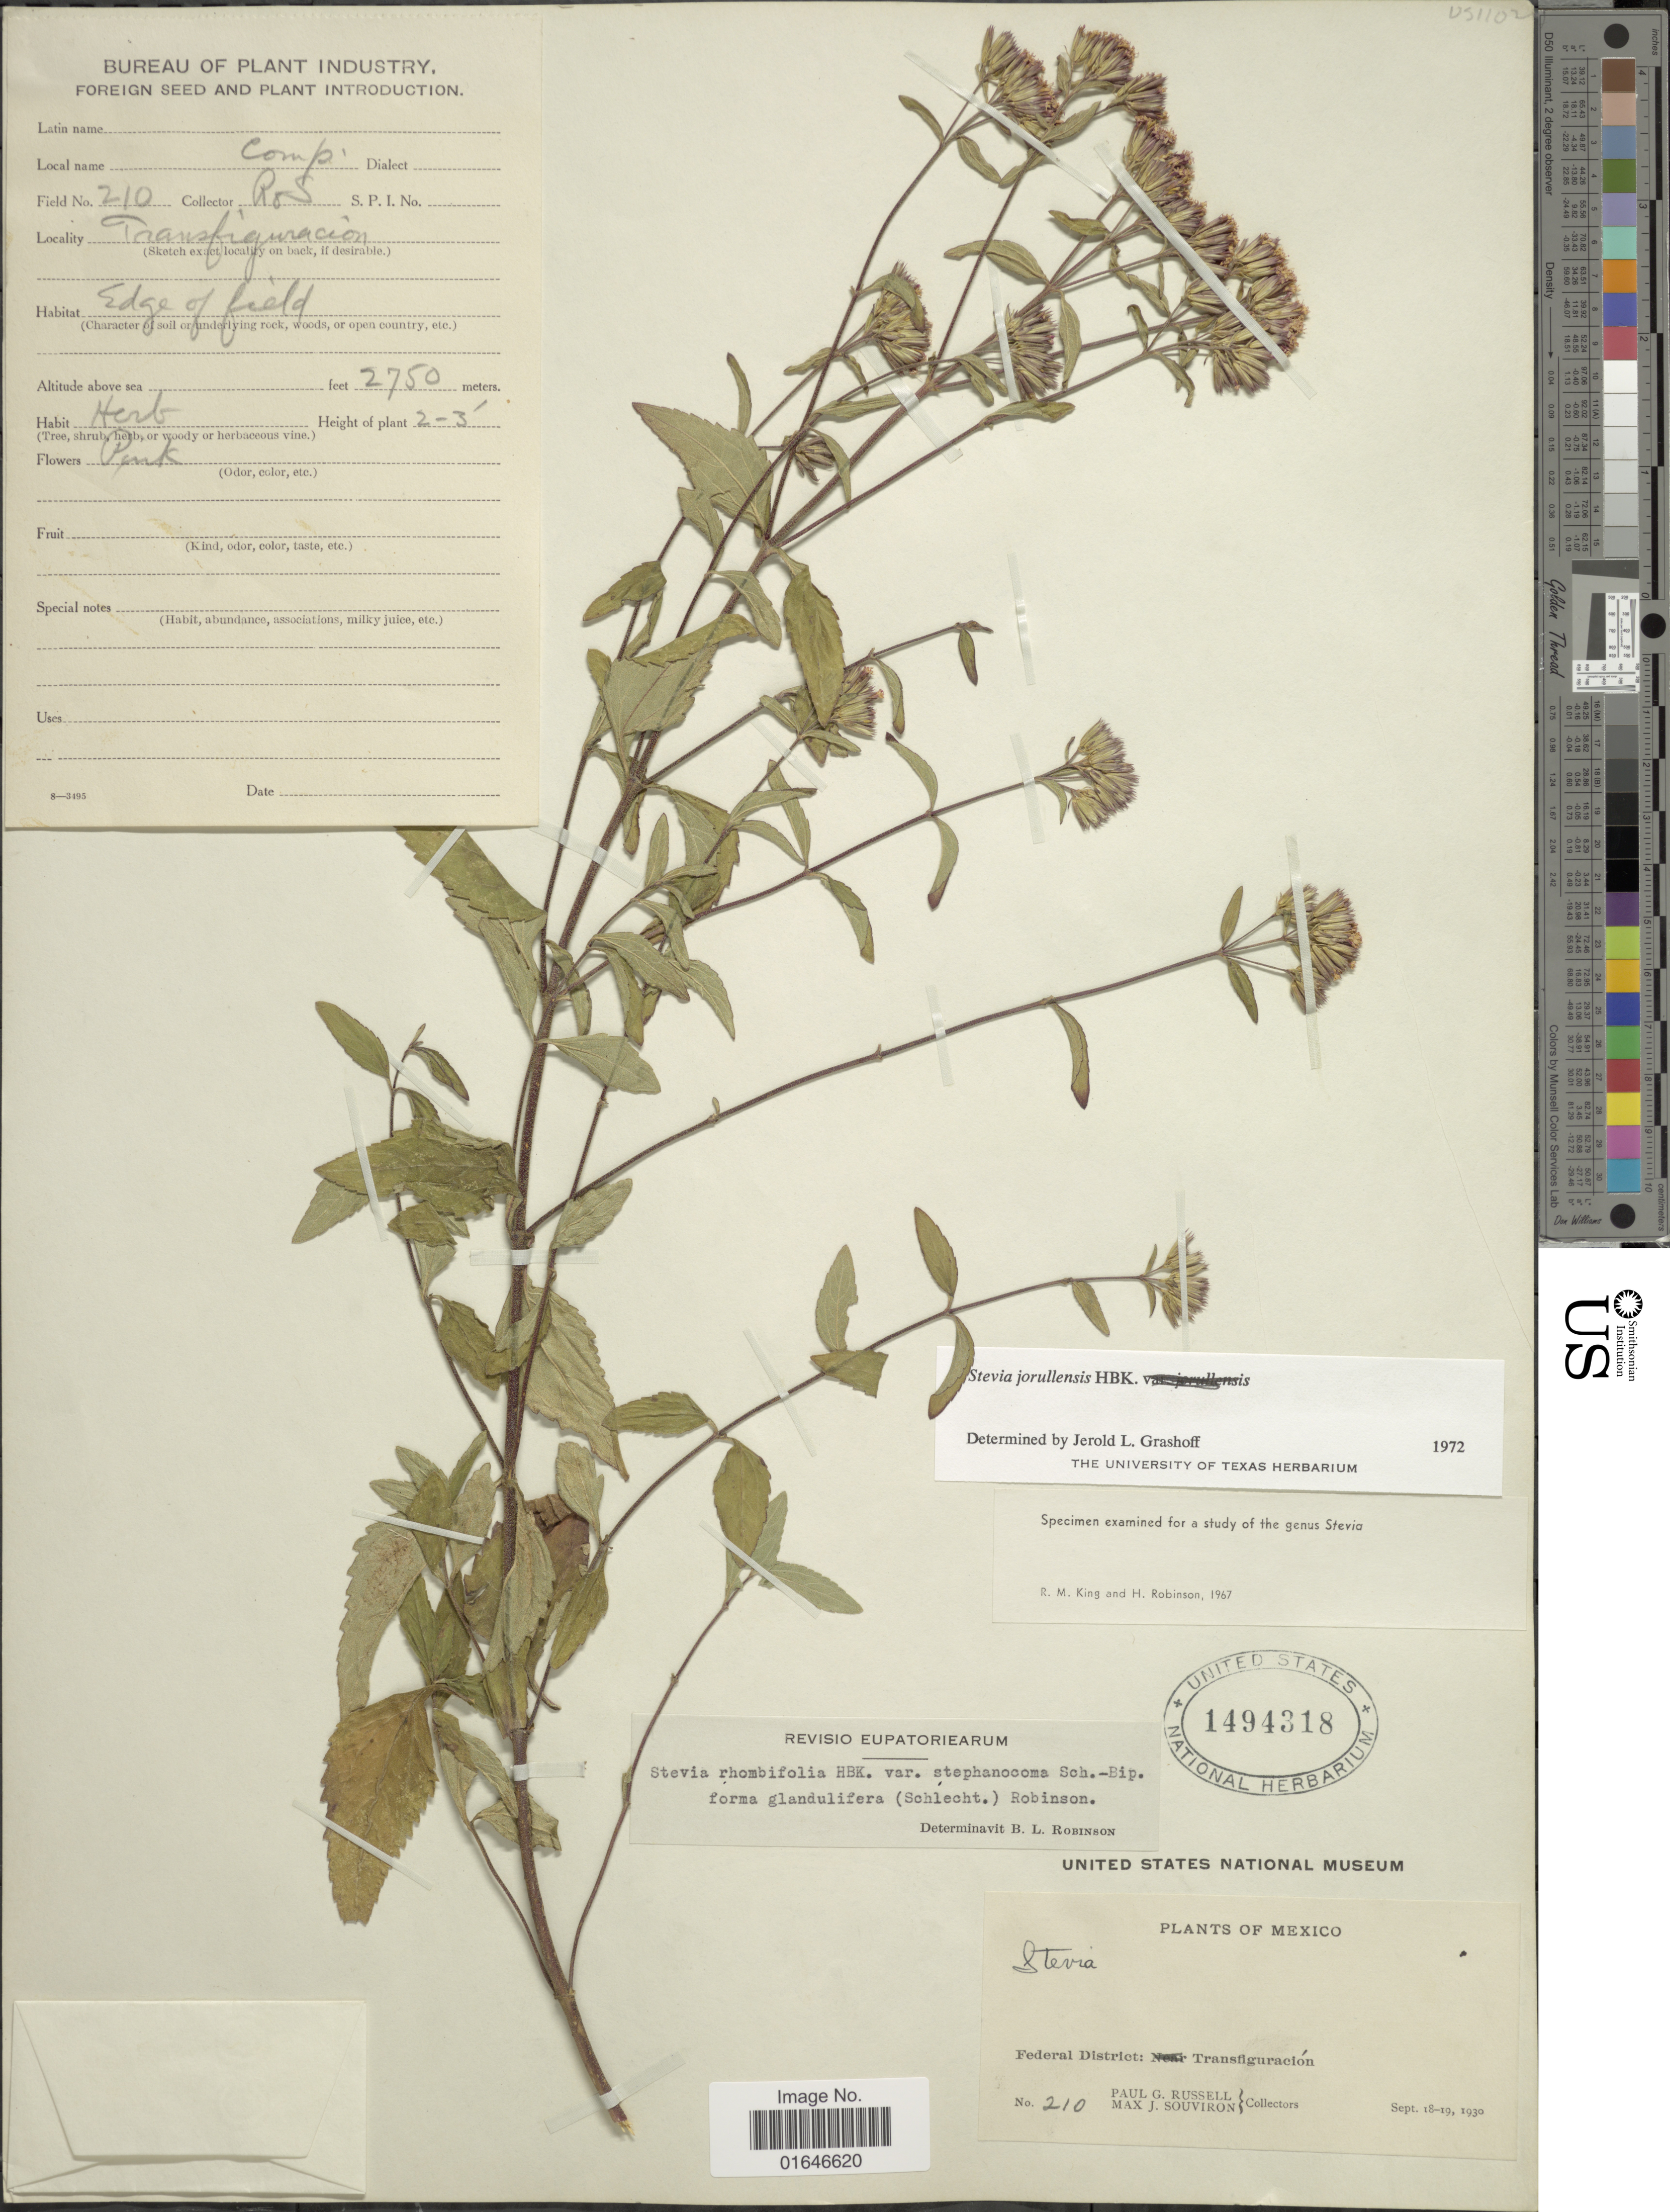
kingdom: Plantae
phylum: Tracheophyta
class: Magnoliopsida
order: Asterales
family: Asteraceae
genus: Stevia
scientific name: Stevia jorullensis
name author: Kunth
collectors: J. Castillo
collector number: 1956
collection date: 1993-10-04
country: Guatemala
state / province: Guatemala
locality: Guatemala, Mixco, Colonia Las Hojarascas.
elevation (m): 1700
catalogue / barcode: US 3361596